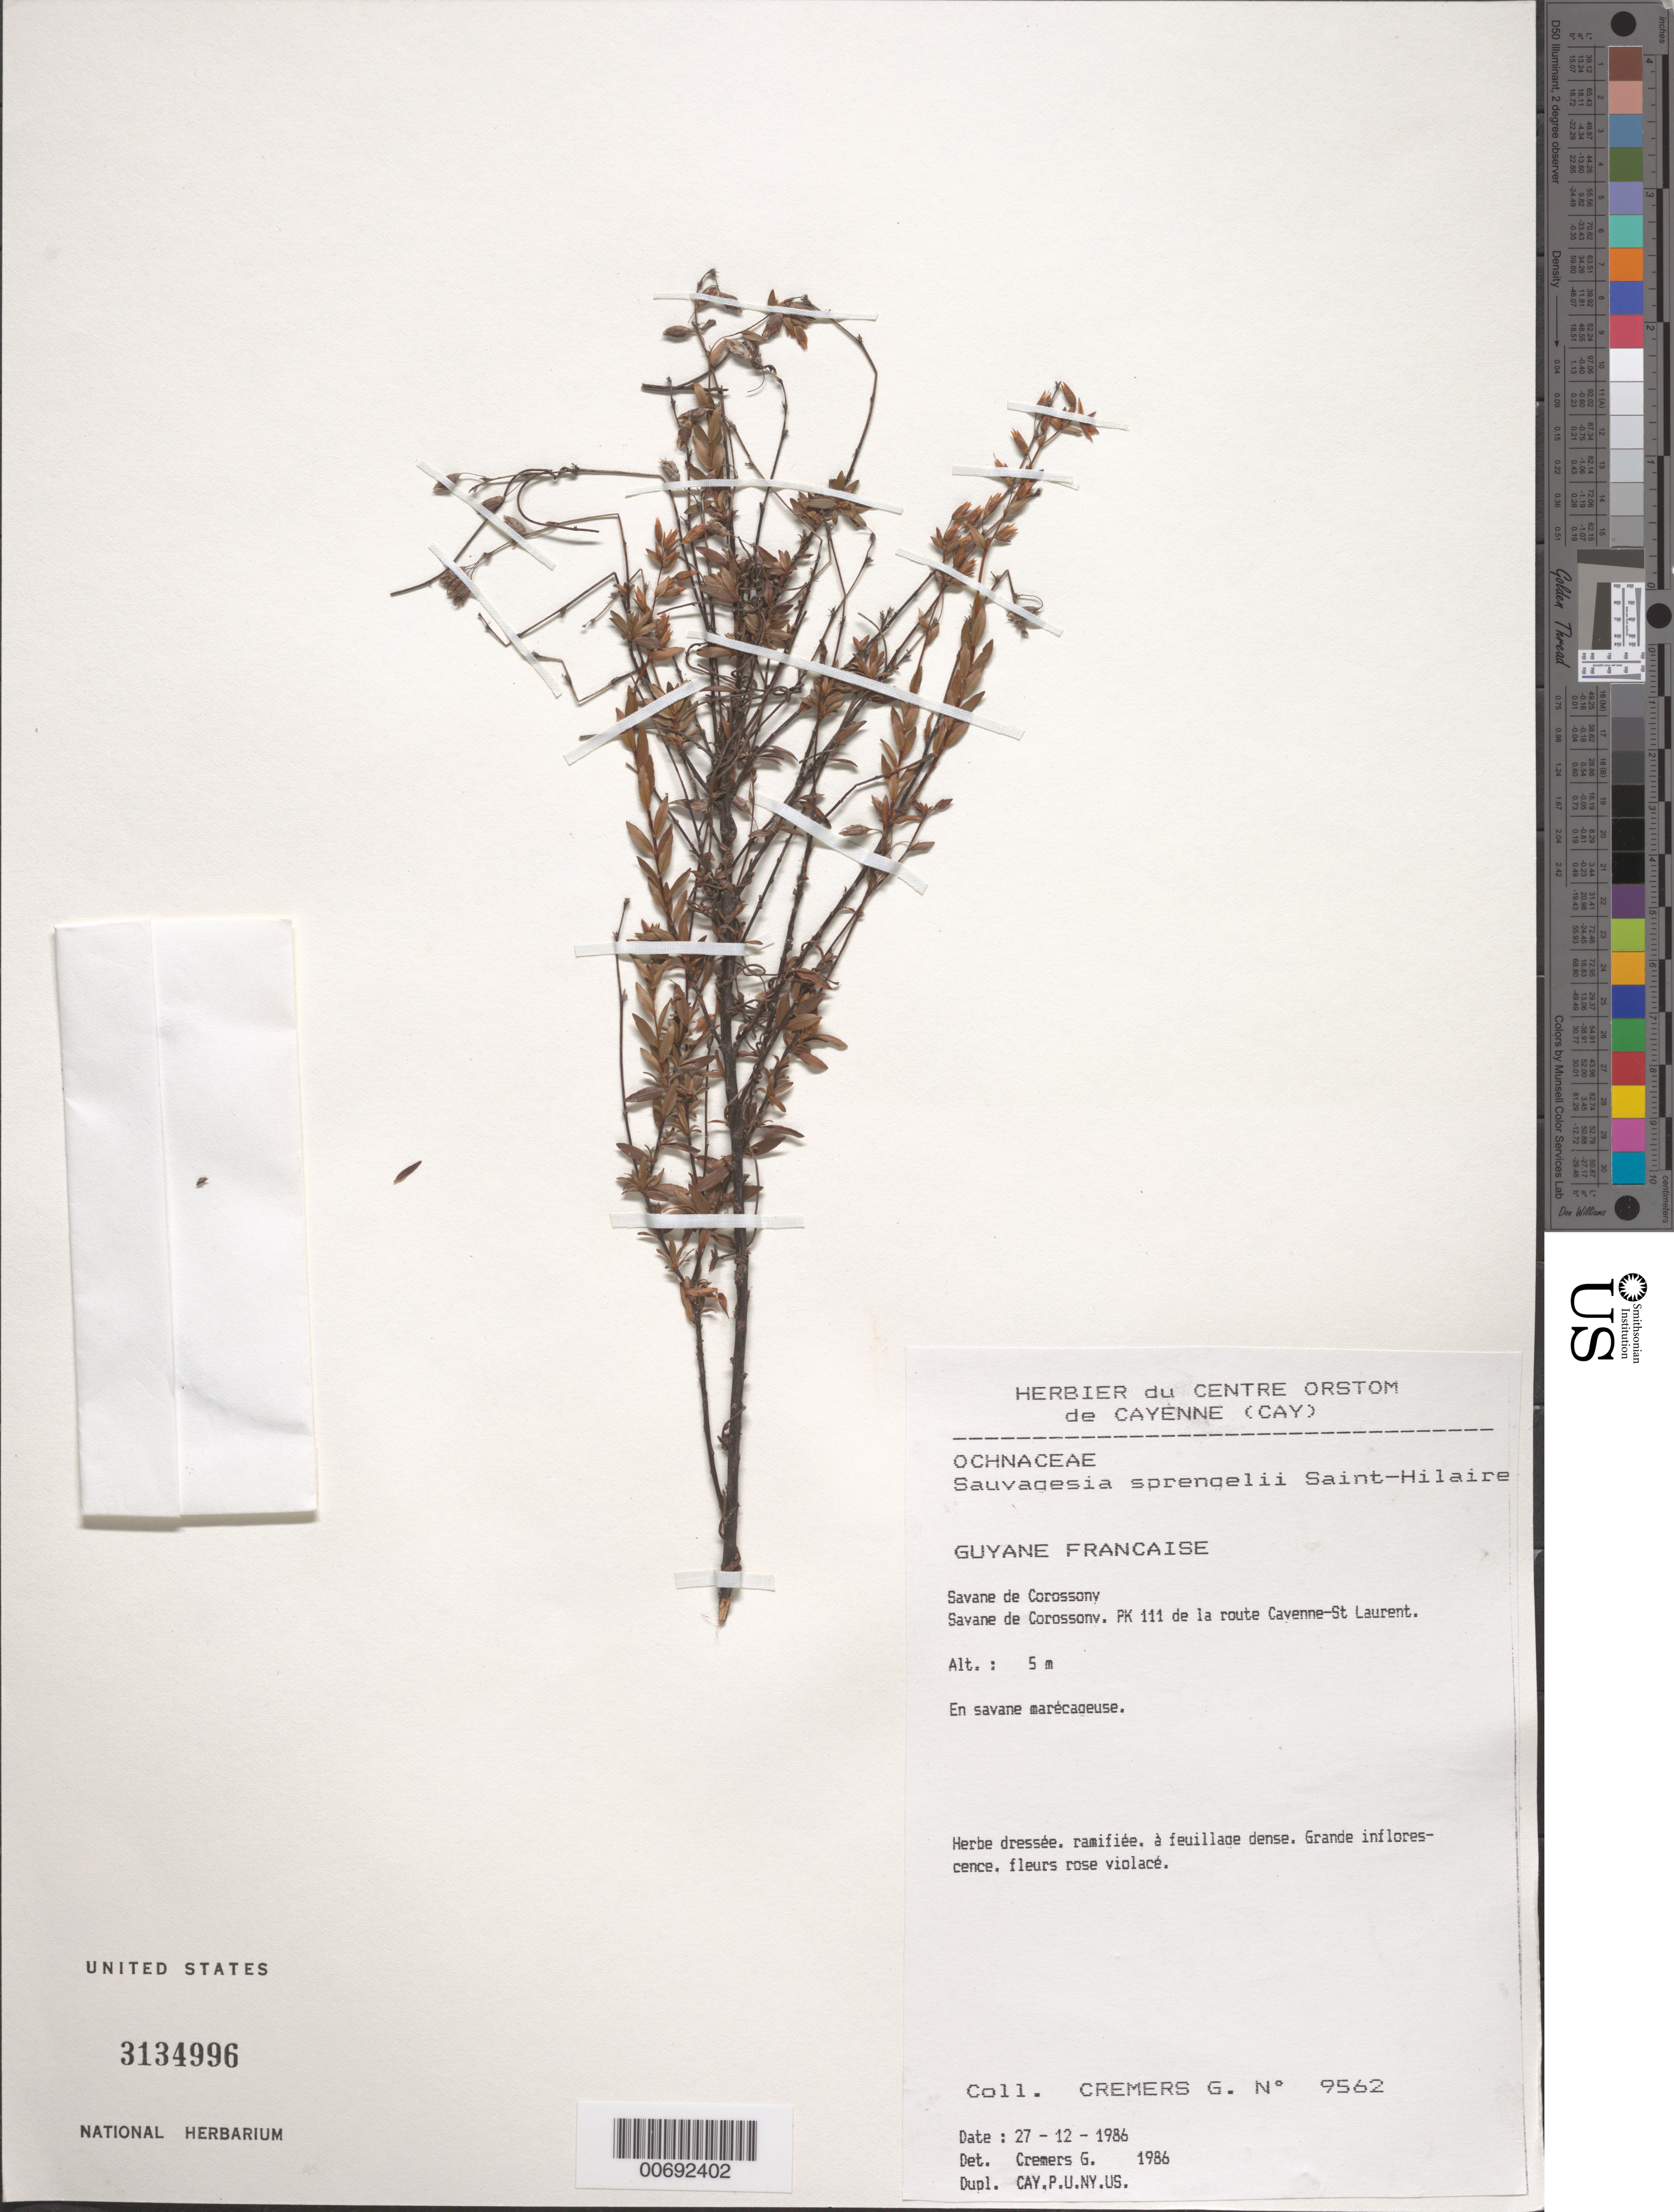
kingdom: Plantae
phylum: Tracheophyta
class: Magnoliopsida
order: Malpighiales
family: Ochnaceae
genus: Sauvagesia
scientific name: Sauvagesia sprengelii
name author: A. St.-Hil.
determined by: Cremers, Georges A.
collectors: G. Cremers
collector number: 9562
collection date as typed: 27-Dec-86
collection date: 1986-12-27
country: French Guiana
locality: Savane de Corossony, PK 111 de la route Cayenne-St. Laurent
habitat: Marshy savanna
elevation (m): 5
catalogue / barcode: US 3134996